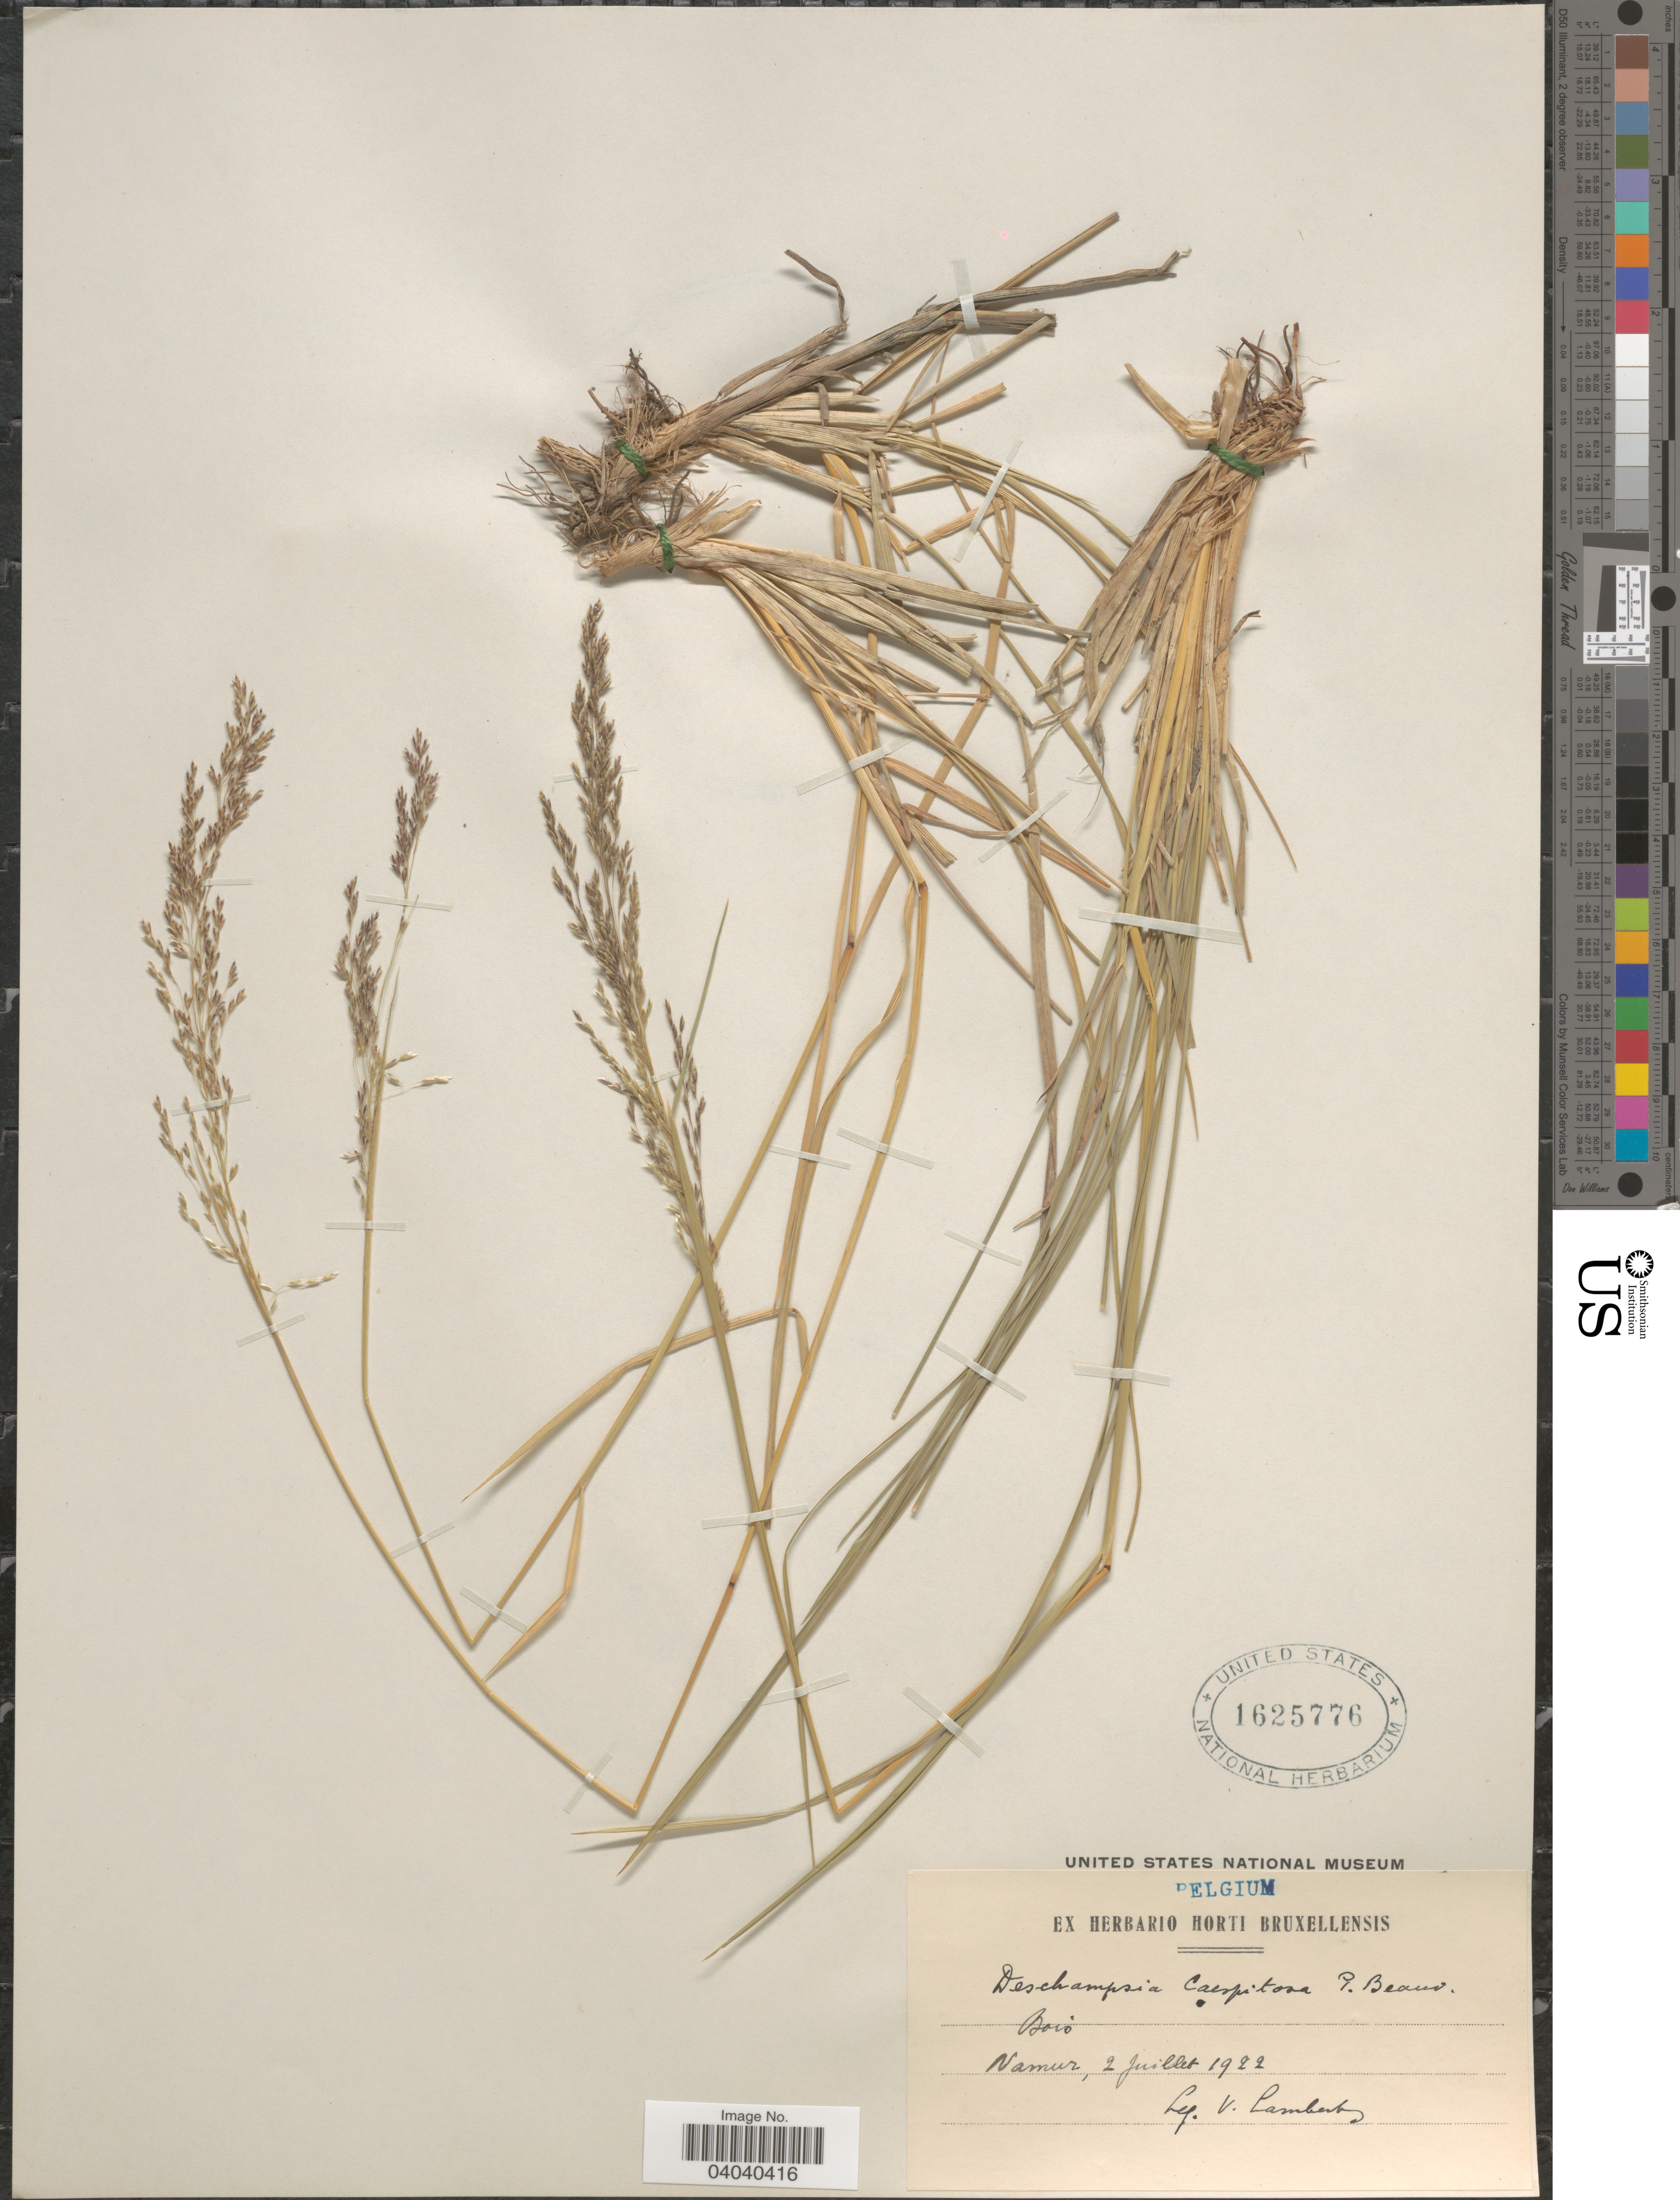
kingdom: Plantae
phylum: Tracheophyta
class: Liliopsida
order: Poales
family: Poaceae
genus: Deschampsia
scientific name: Deschampsia cespitosa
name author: (L.) P. Beauv.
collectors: V. Lambert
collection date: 1922-07-02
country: Belgium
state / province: Wallonia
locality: Namur.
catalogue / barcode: US 1625776